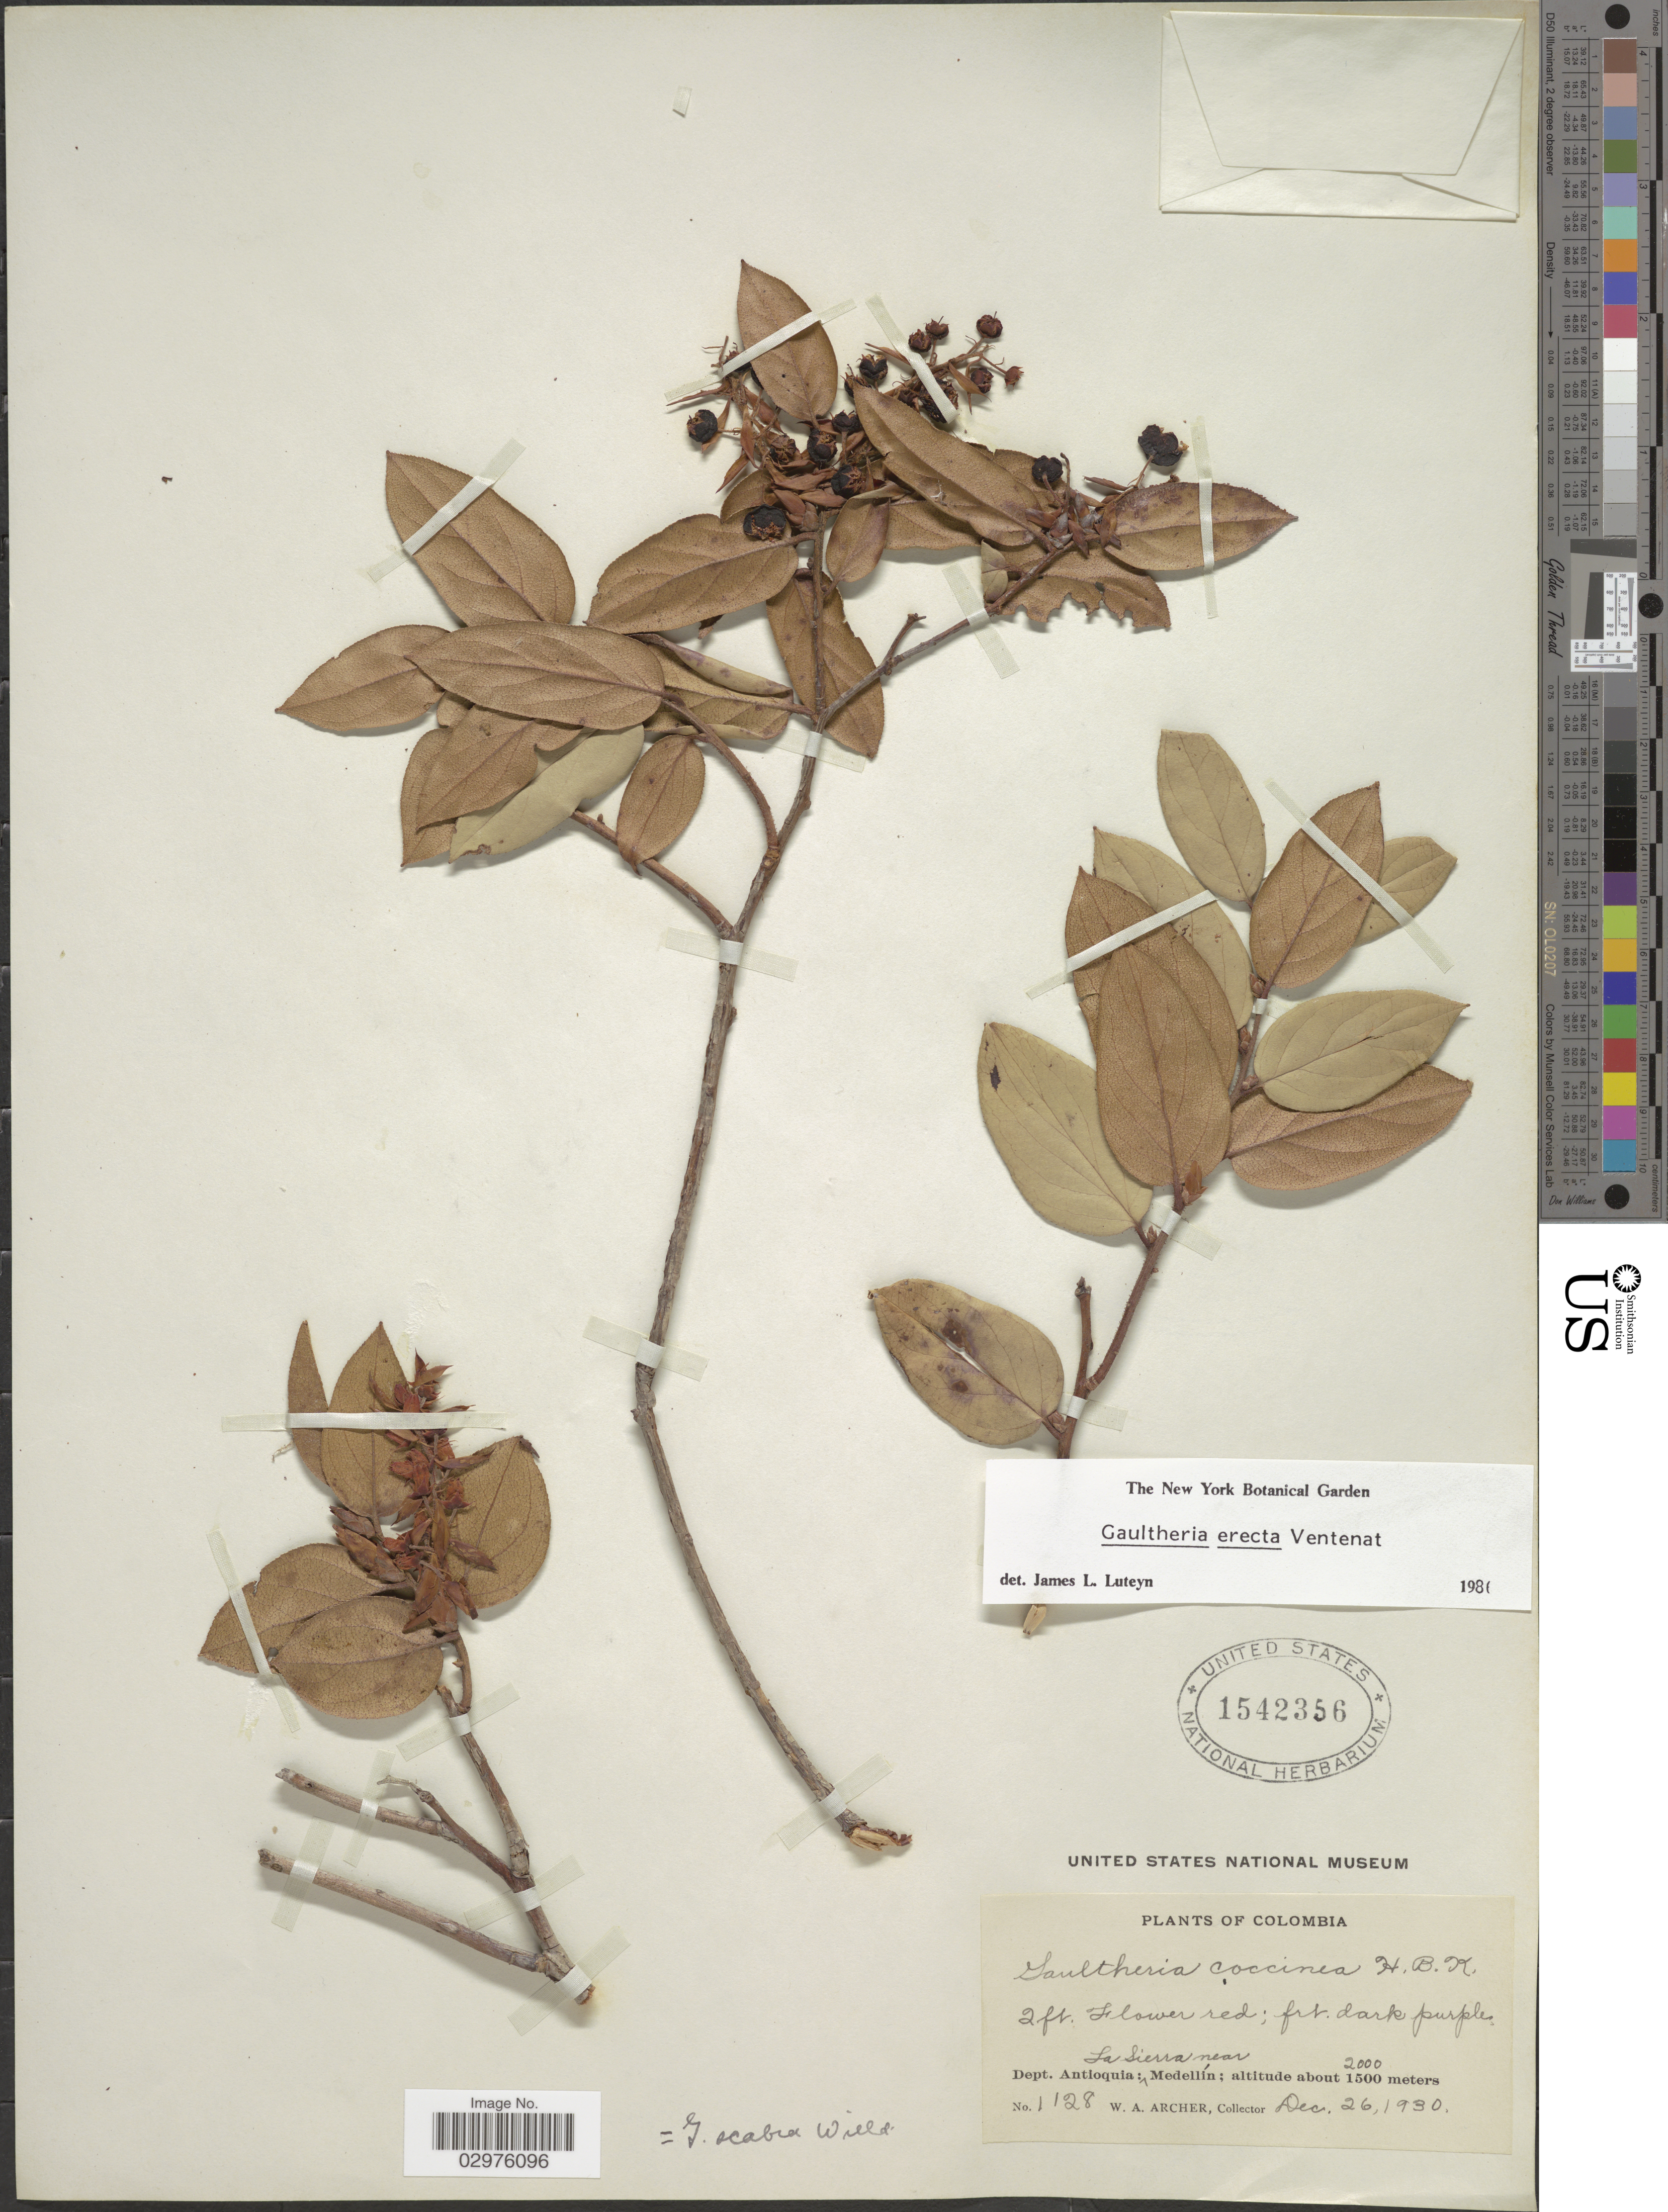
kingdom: Plantae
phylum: Tracheophyta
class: Magnoliopsida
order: Ericales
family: Ericaceae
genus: Gaultheria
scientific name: Gaultheria erecta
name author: Vent.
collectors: W. Archer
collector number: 1128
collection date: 1930-12-26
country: Colombia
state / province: Antioquia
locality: Dept. Antioquia: La Sierra near Medellín.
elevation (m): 2000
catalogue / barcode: US 1542356